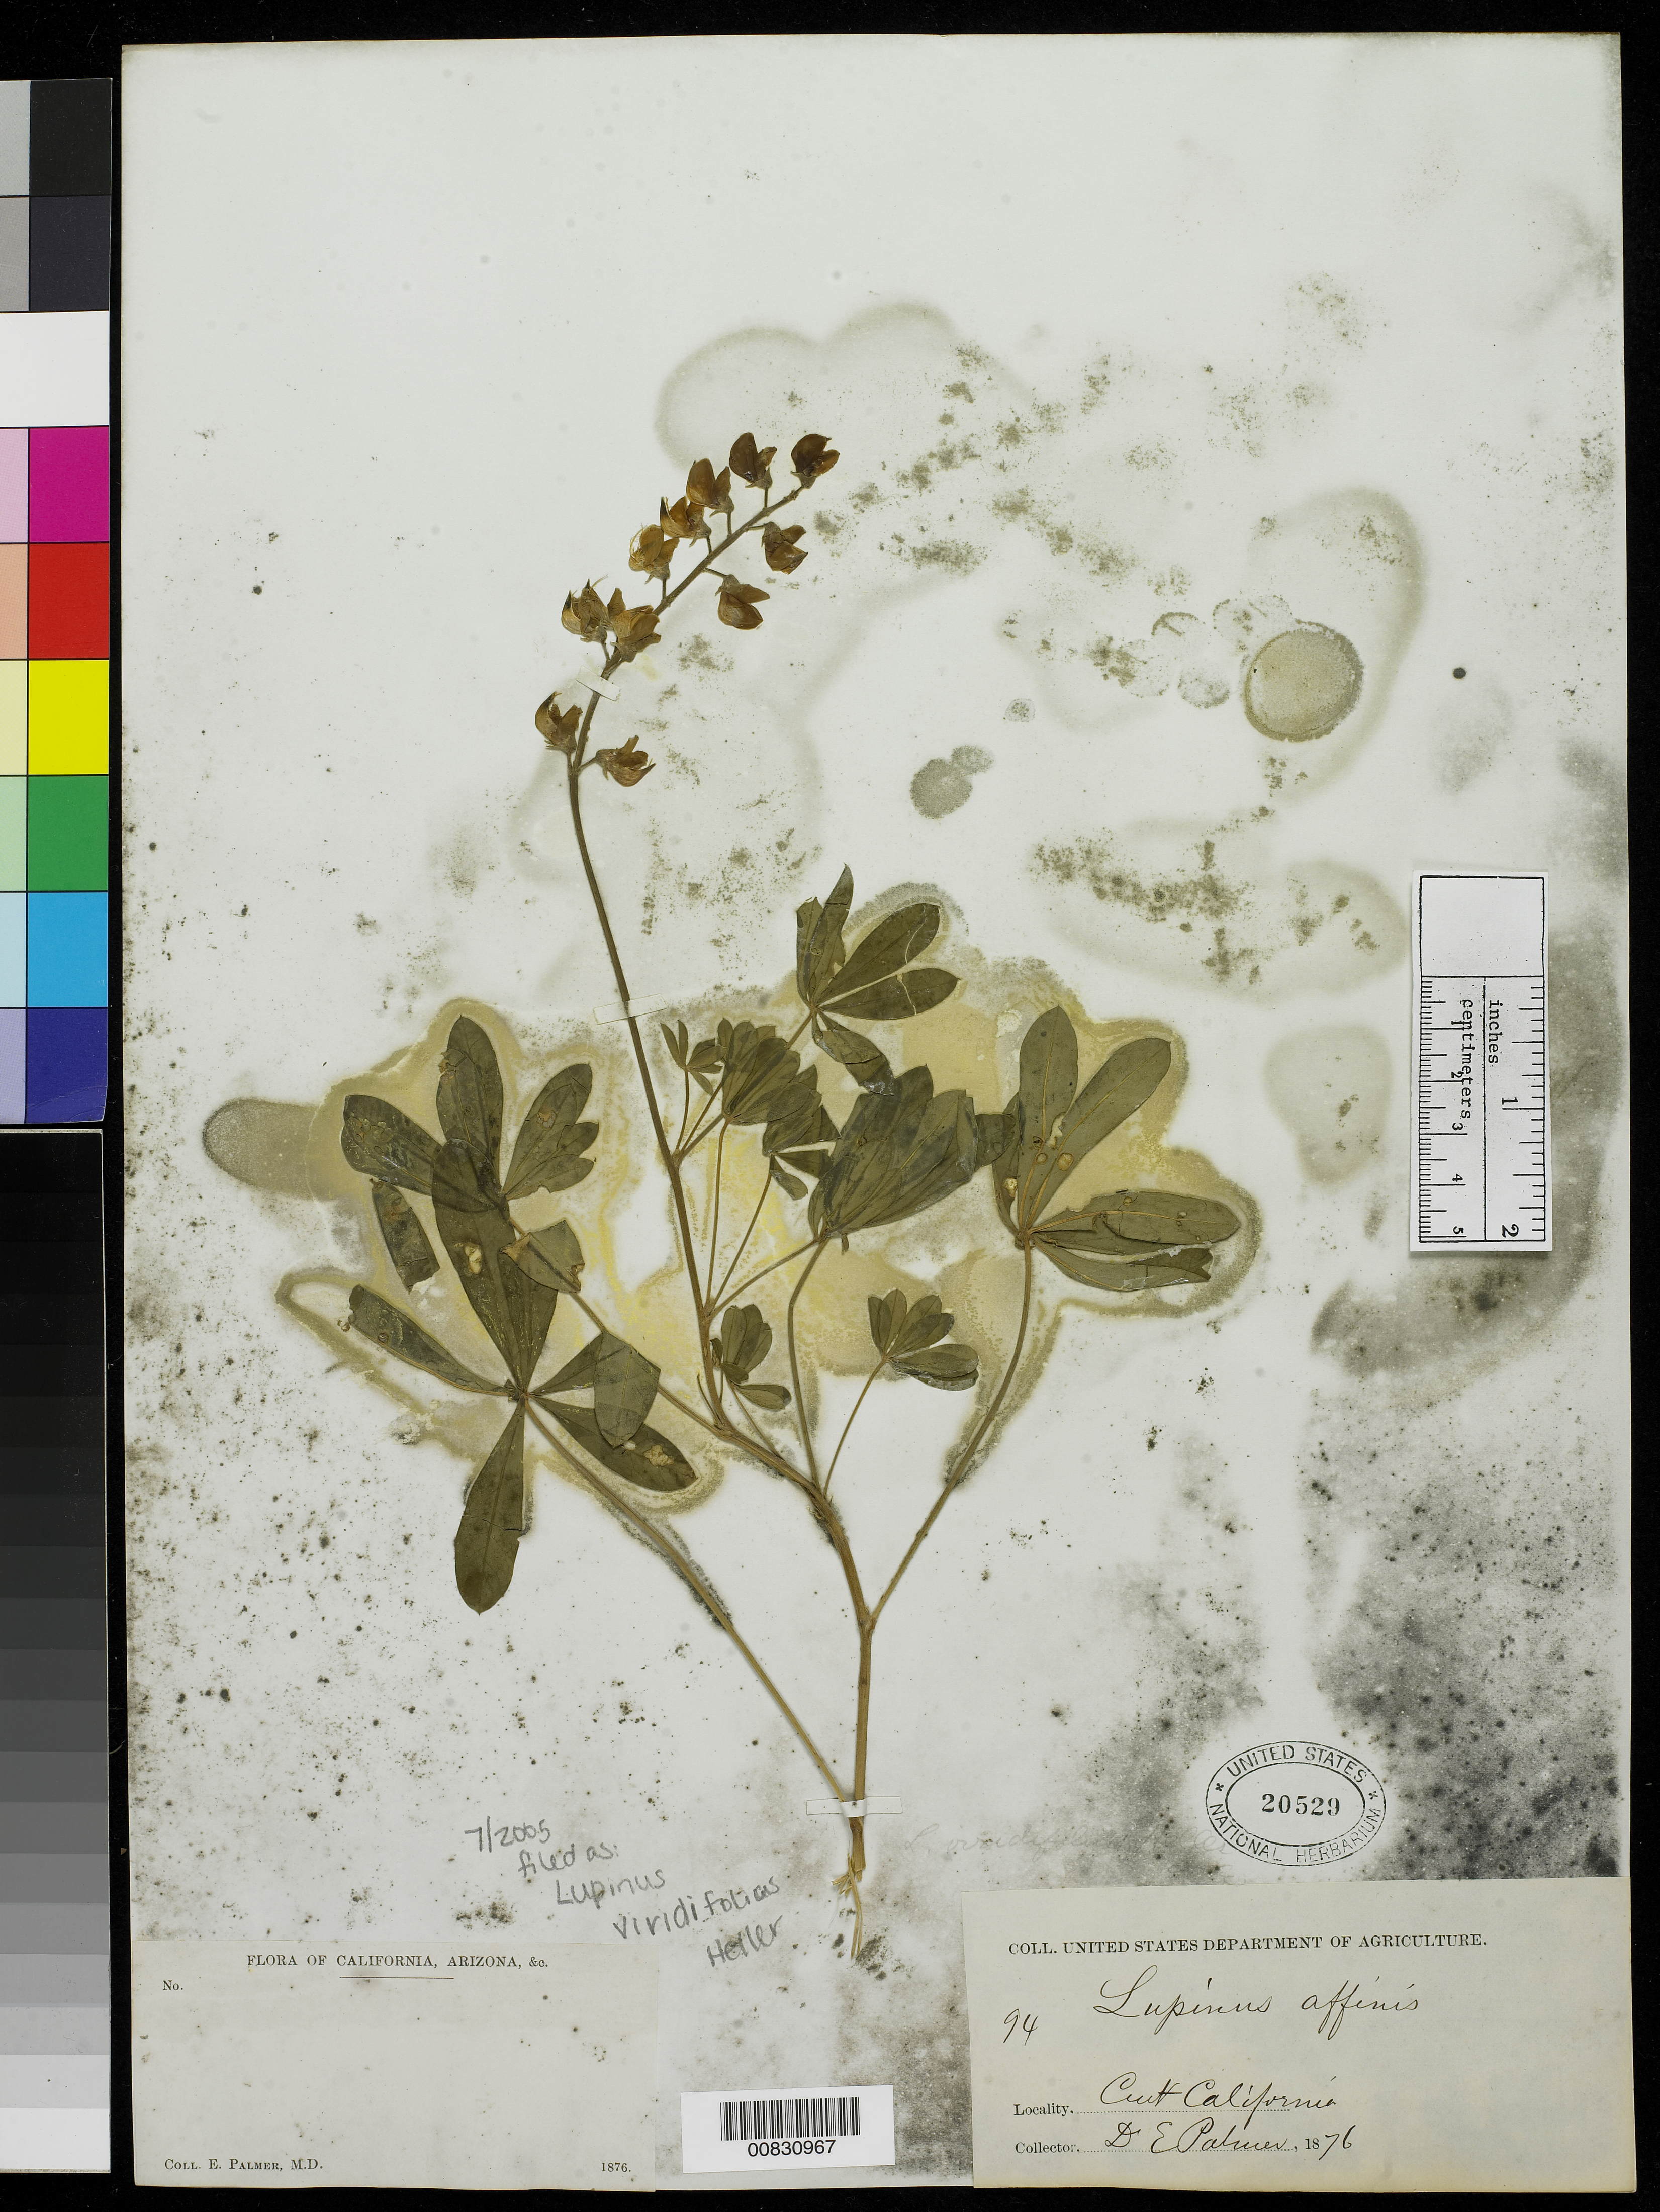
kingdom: Plantae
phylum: Tracheophyta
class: Magnoliopsida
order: Fabales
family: Fabaceae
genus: Lupinus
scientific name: Lupinus viridifolius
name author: A. Heller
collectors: E. Palmer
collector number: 94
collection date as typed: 1876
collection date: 1876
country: United States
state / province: California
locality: Central California.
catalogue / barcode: US 20529